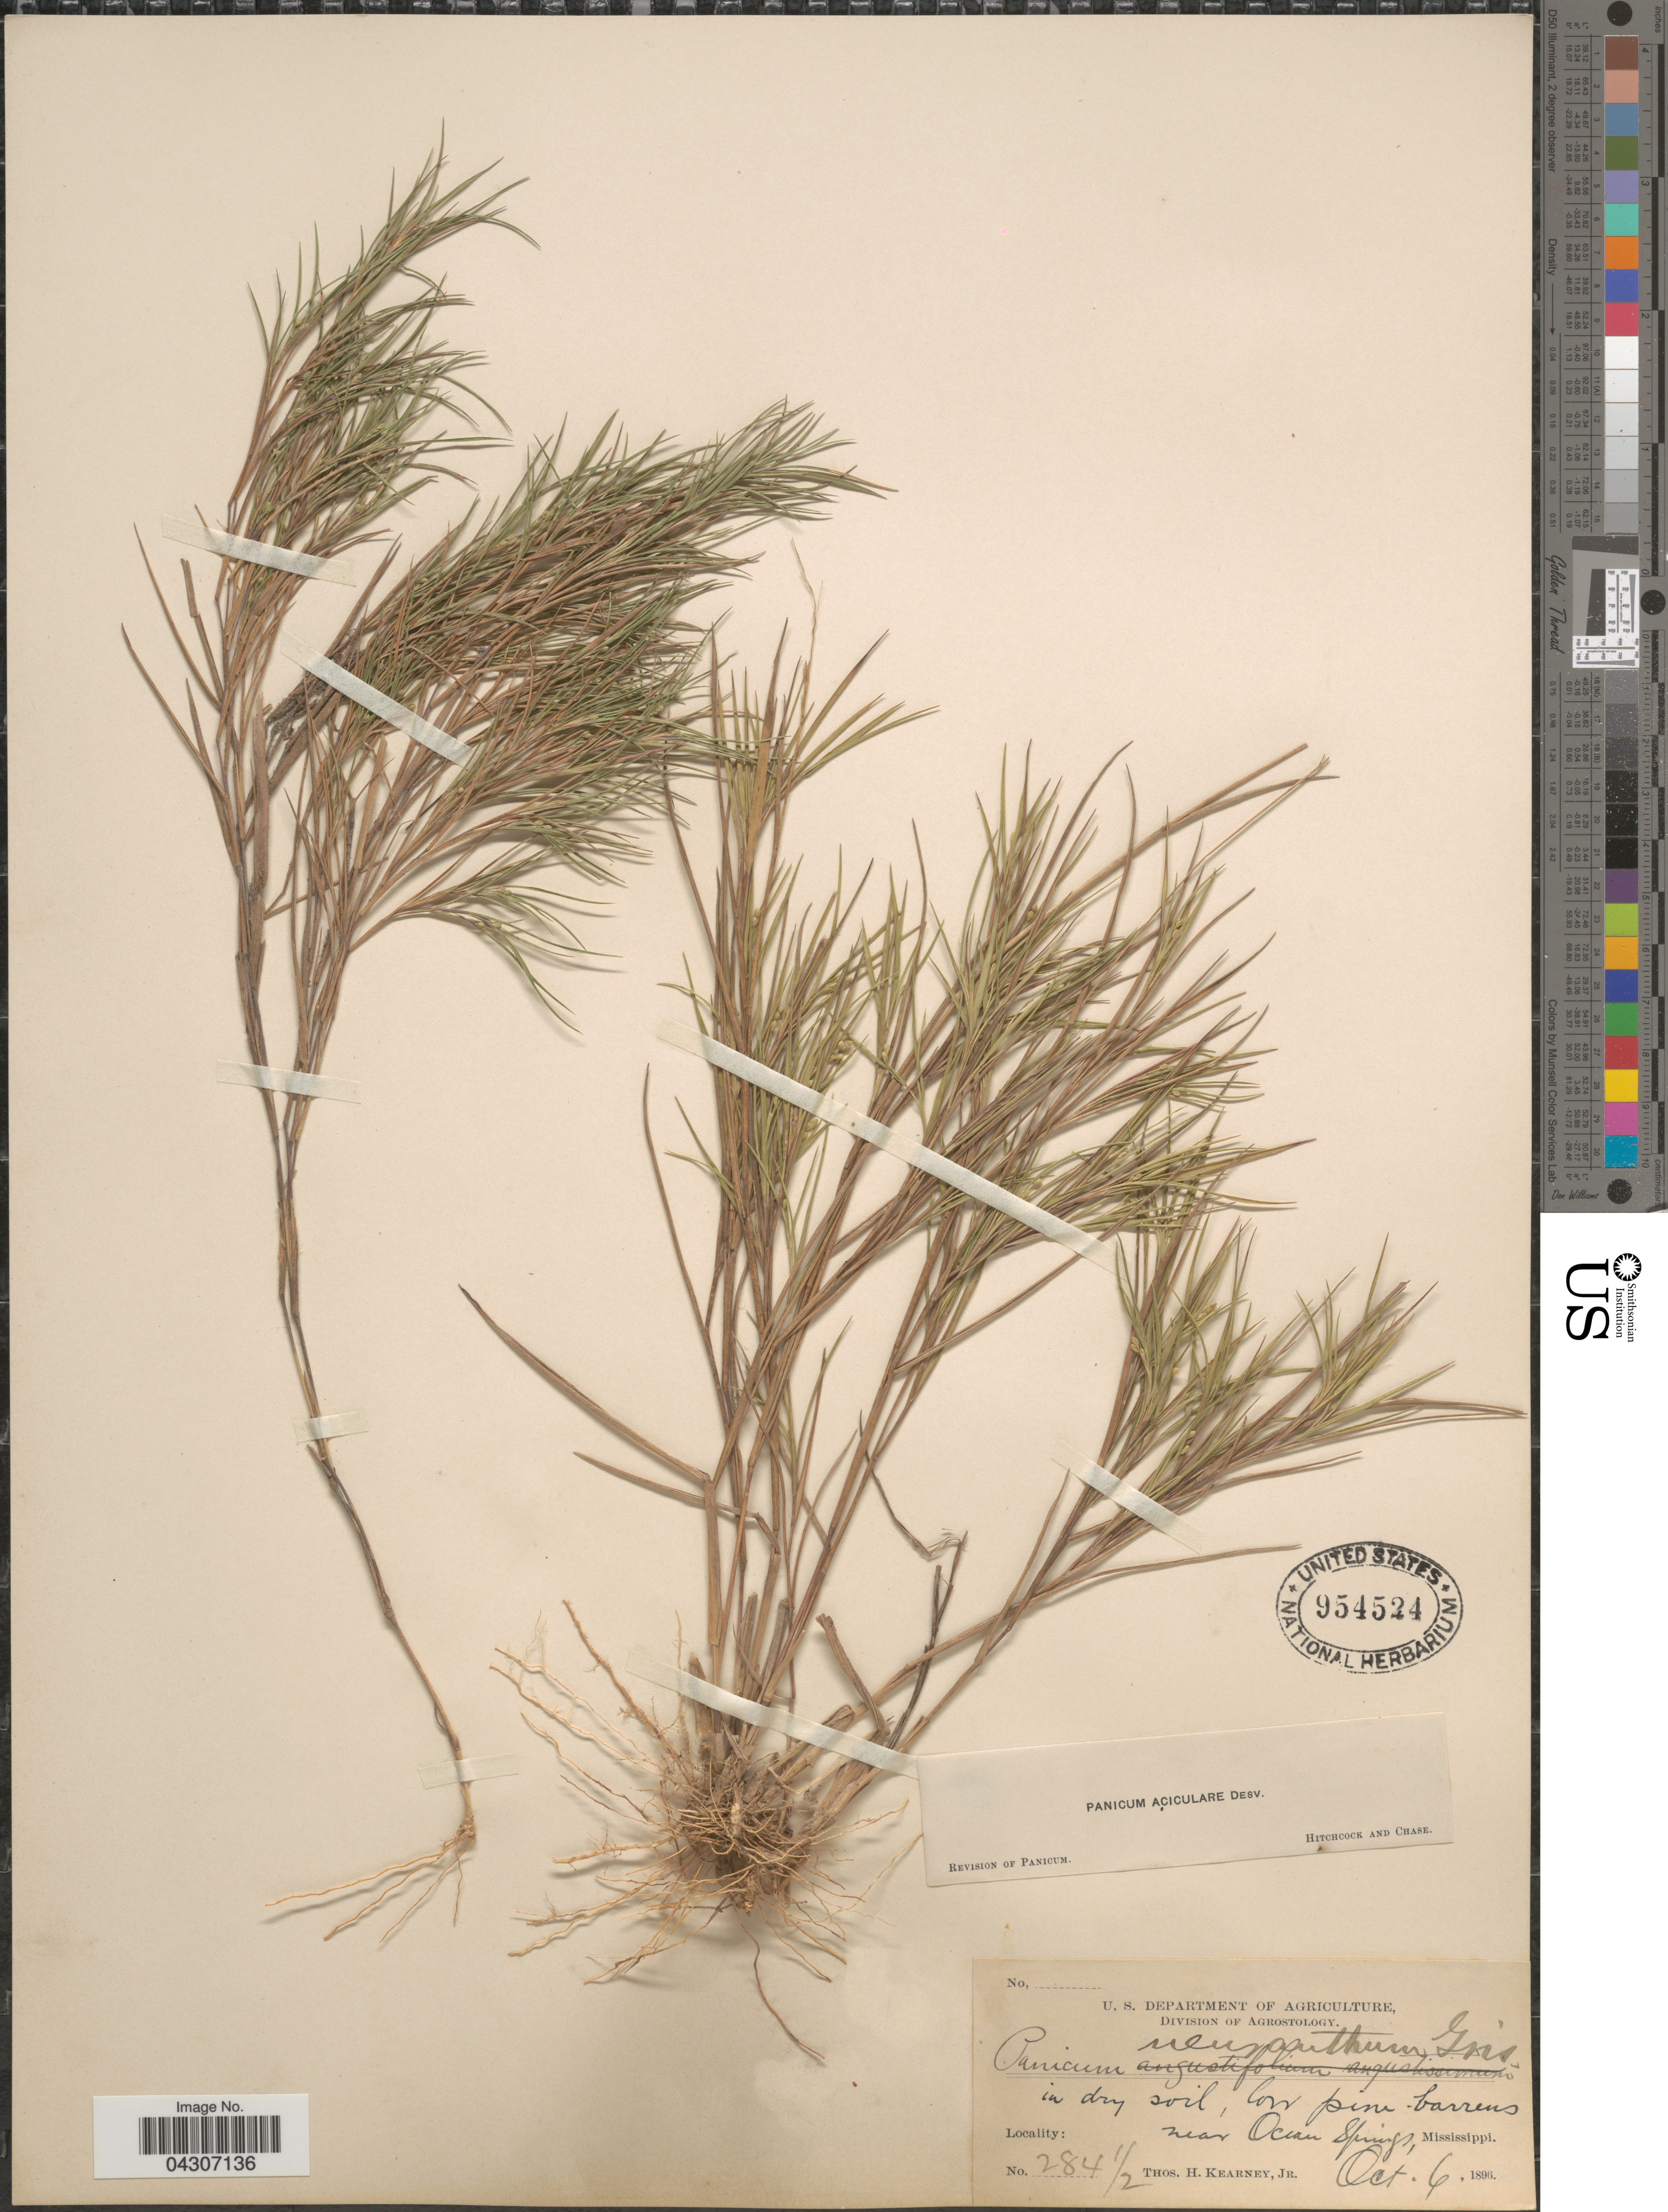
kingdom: Plantae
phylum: Tracheophyta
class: Liliopsida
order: Poales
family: Poaceae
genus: Dichanthelium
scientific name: Dichanthelium aciculare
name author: (Desv. ex Poir.) Gould & C.A. Clark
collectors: T. H. Kearney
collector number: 284½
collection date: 1896-10-06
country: United States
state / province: Mississippi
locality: In dry soil, low pine-barrens near Ocean Springs.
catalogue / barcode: US 954524